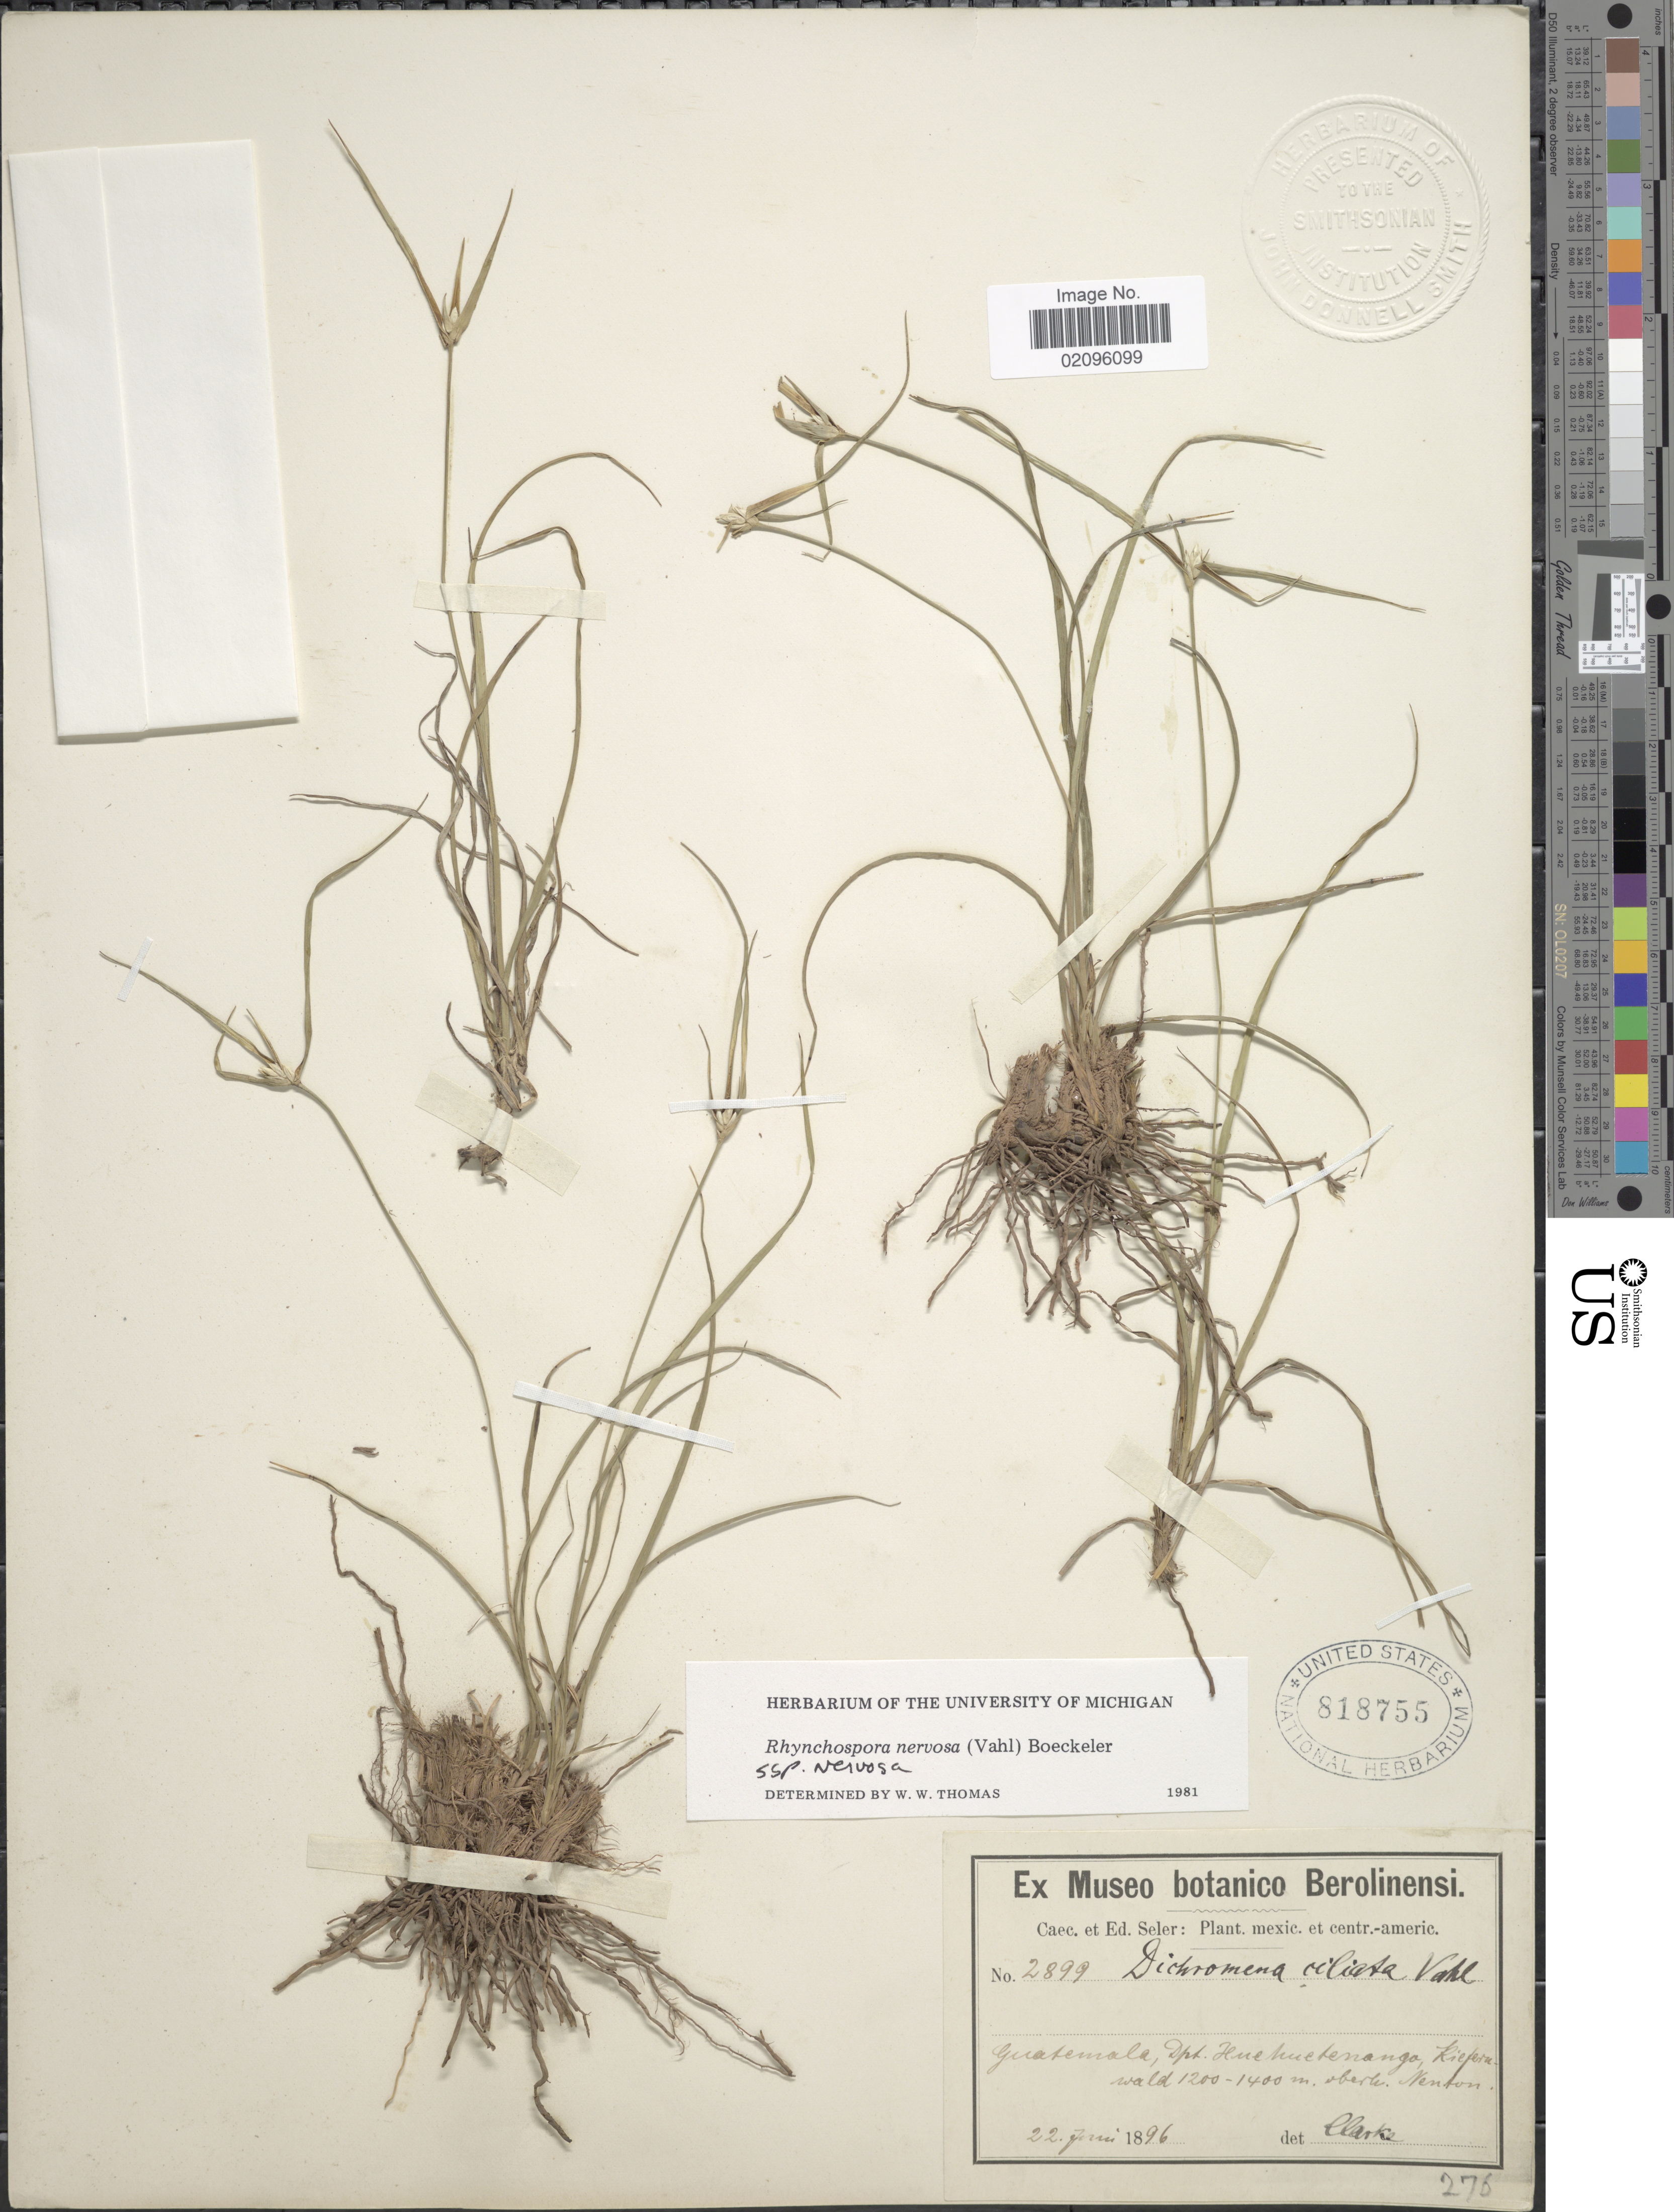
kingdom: Plantae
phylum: Tracheophyta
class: Liliopsida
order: Poales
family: Cyperaceae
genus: Rhynchospora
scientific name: Rhynchospora nervosa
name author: (Vahl) Boeckeler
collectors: ex Caec. et Ed Seler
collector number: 2899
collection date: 1896-06-22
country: Guatemala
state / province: Huehuetenango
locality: Kiefernwald, oberh. Nentón.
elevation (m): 1200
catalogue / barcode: US 818755